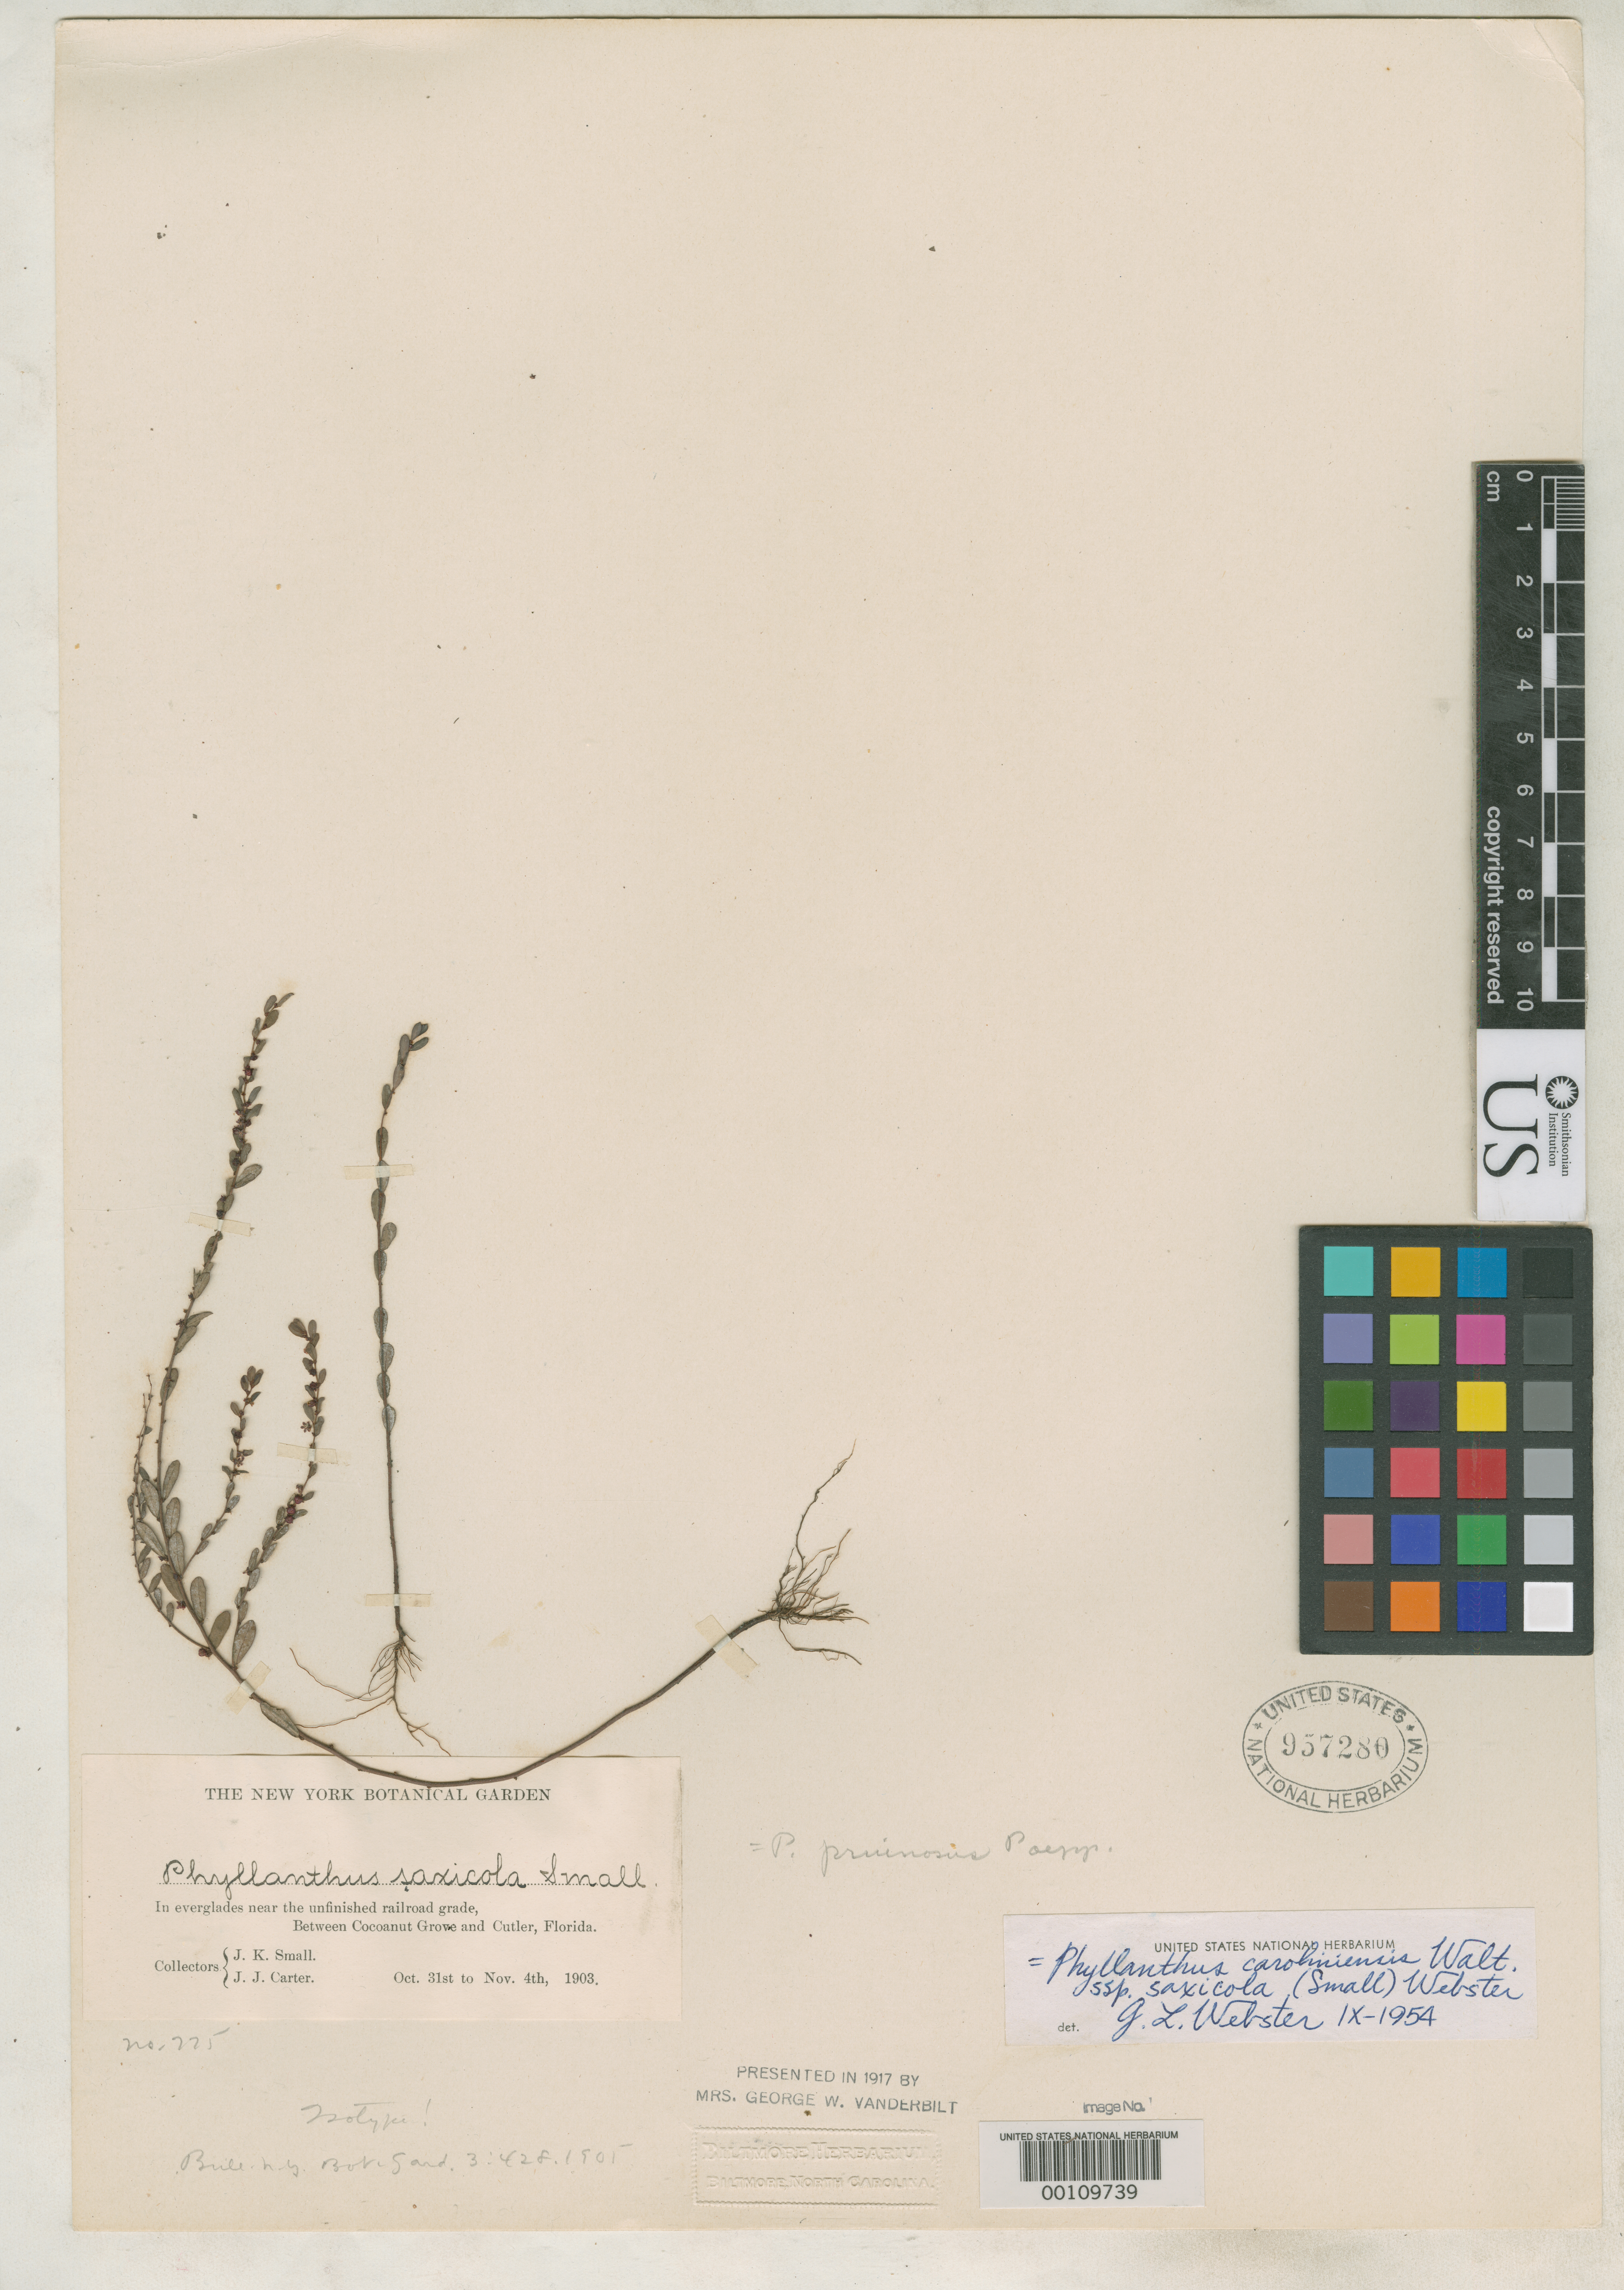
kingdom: Plantae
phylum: Tracheophyta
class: Magnoliopsida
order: Malpighiales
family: Phyllanthaceae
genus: Phyllanthus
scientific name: Phyllanthus saxicola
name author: Small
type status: Isotype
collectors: J. K. Small & J. J. Carter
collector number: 775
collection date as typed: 31 Oct 1903 to 04 Nov 1903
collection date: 1903-10-31/1903-11-04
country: United States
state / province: Florida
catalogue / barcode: US 957280